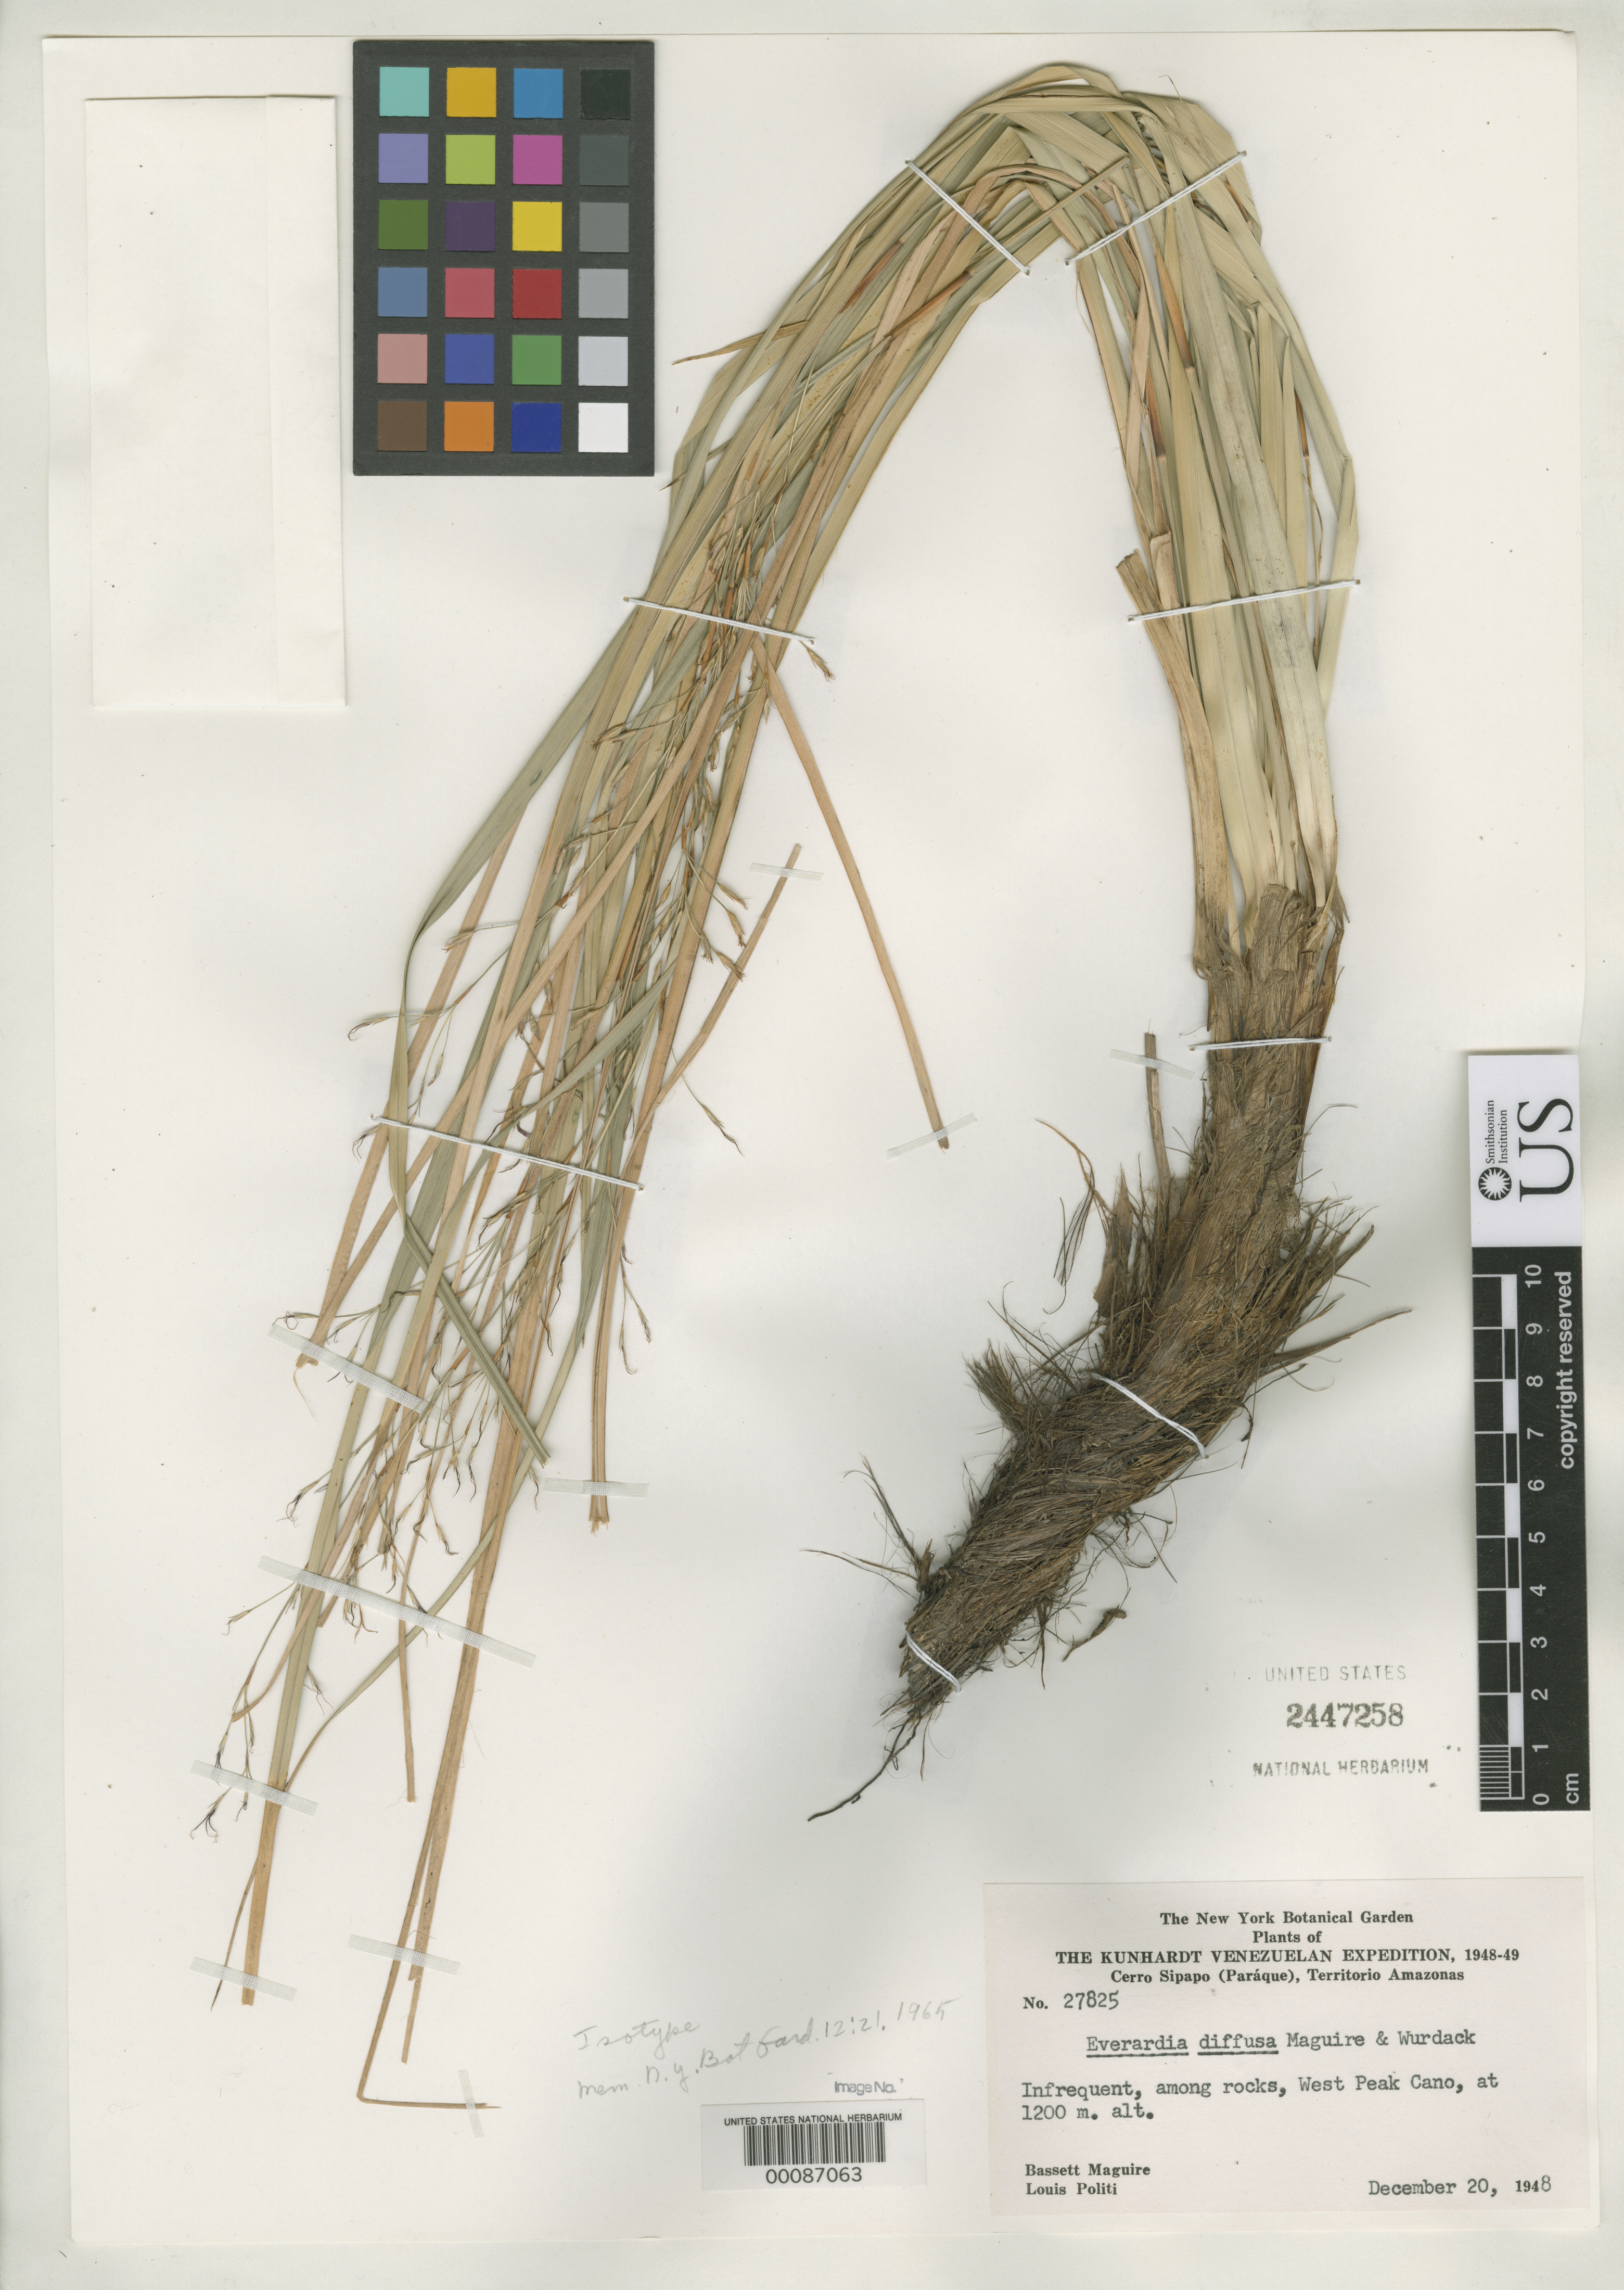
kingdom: Plantae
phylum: Tracheophyta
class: Liliopsida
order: Poales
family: Cyperaceae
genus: Everardia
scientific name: Everardia diffusa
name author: T. Koyama & Maguire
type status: Isotype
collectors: B. Maguire & L. Politi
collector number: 27825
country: Venezuela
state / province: Amazonas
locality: Cerro Sipapo.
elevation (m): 1200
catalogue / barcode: US 2447258